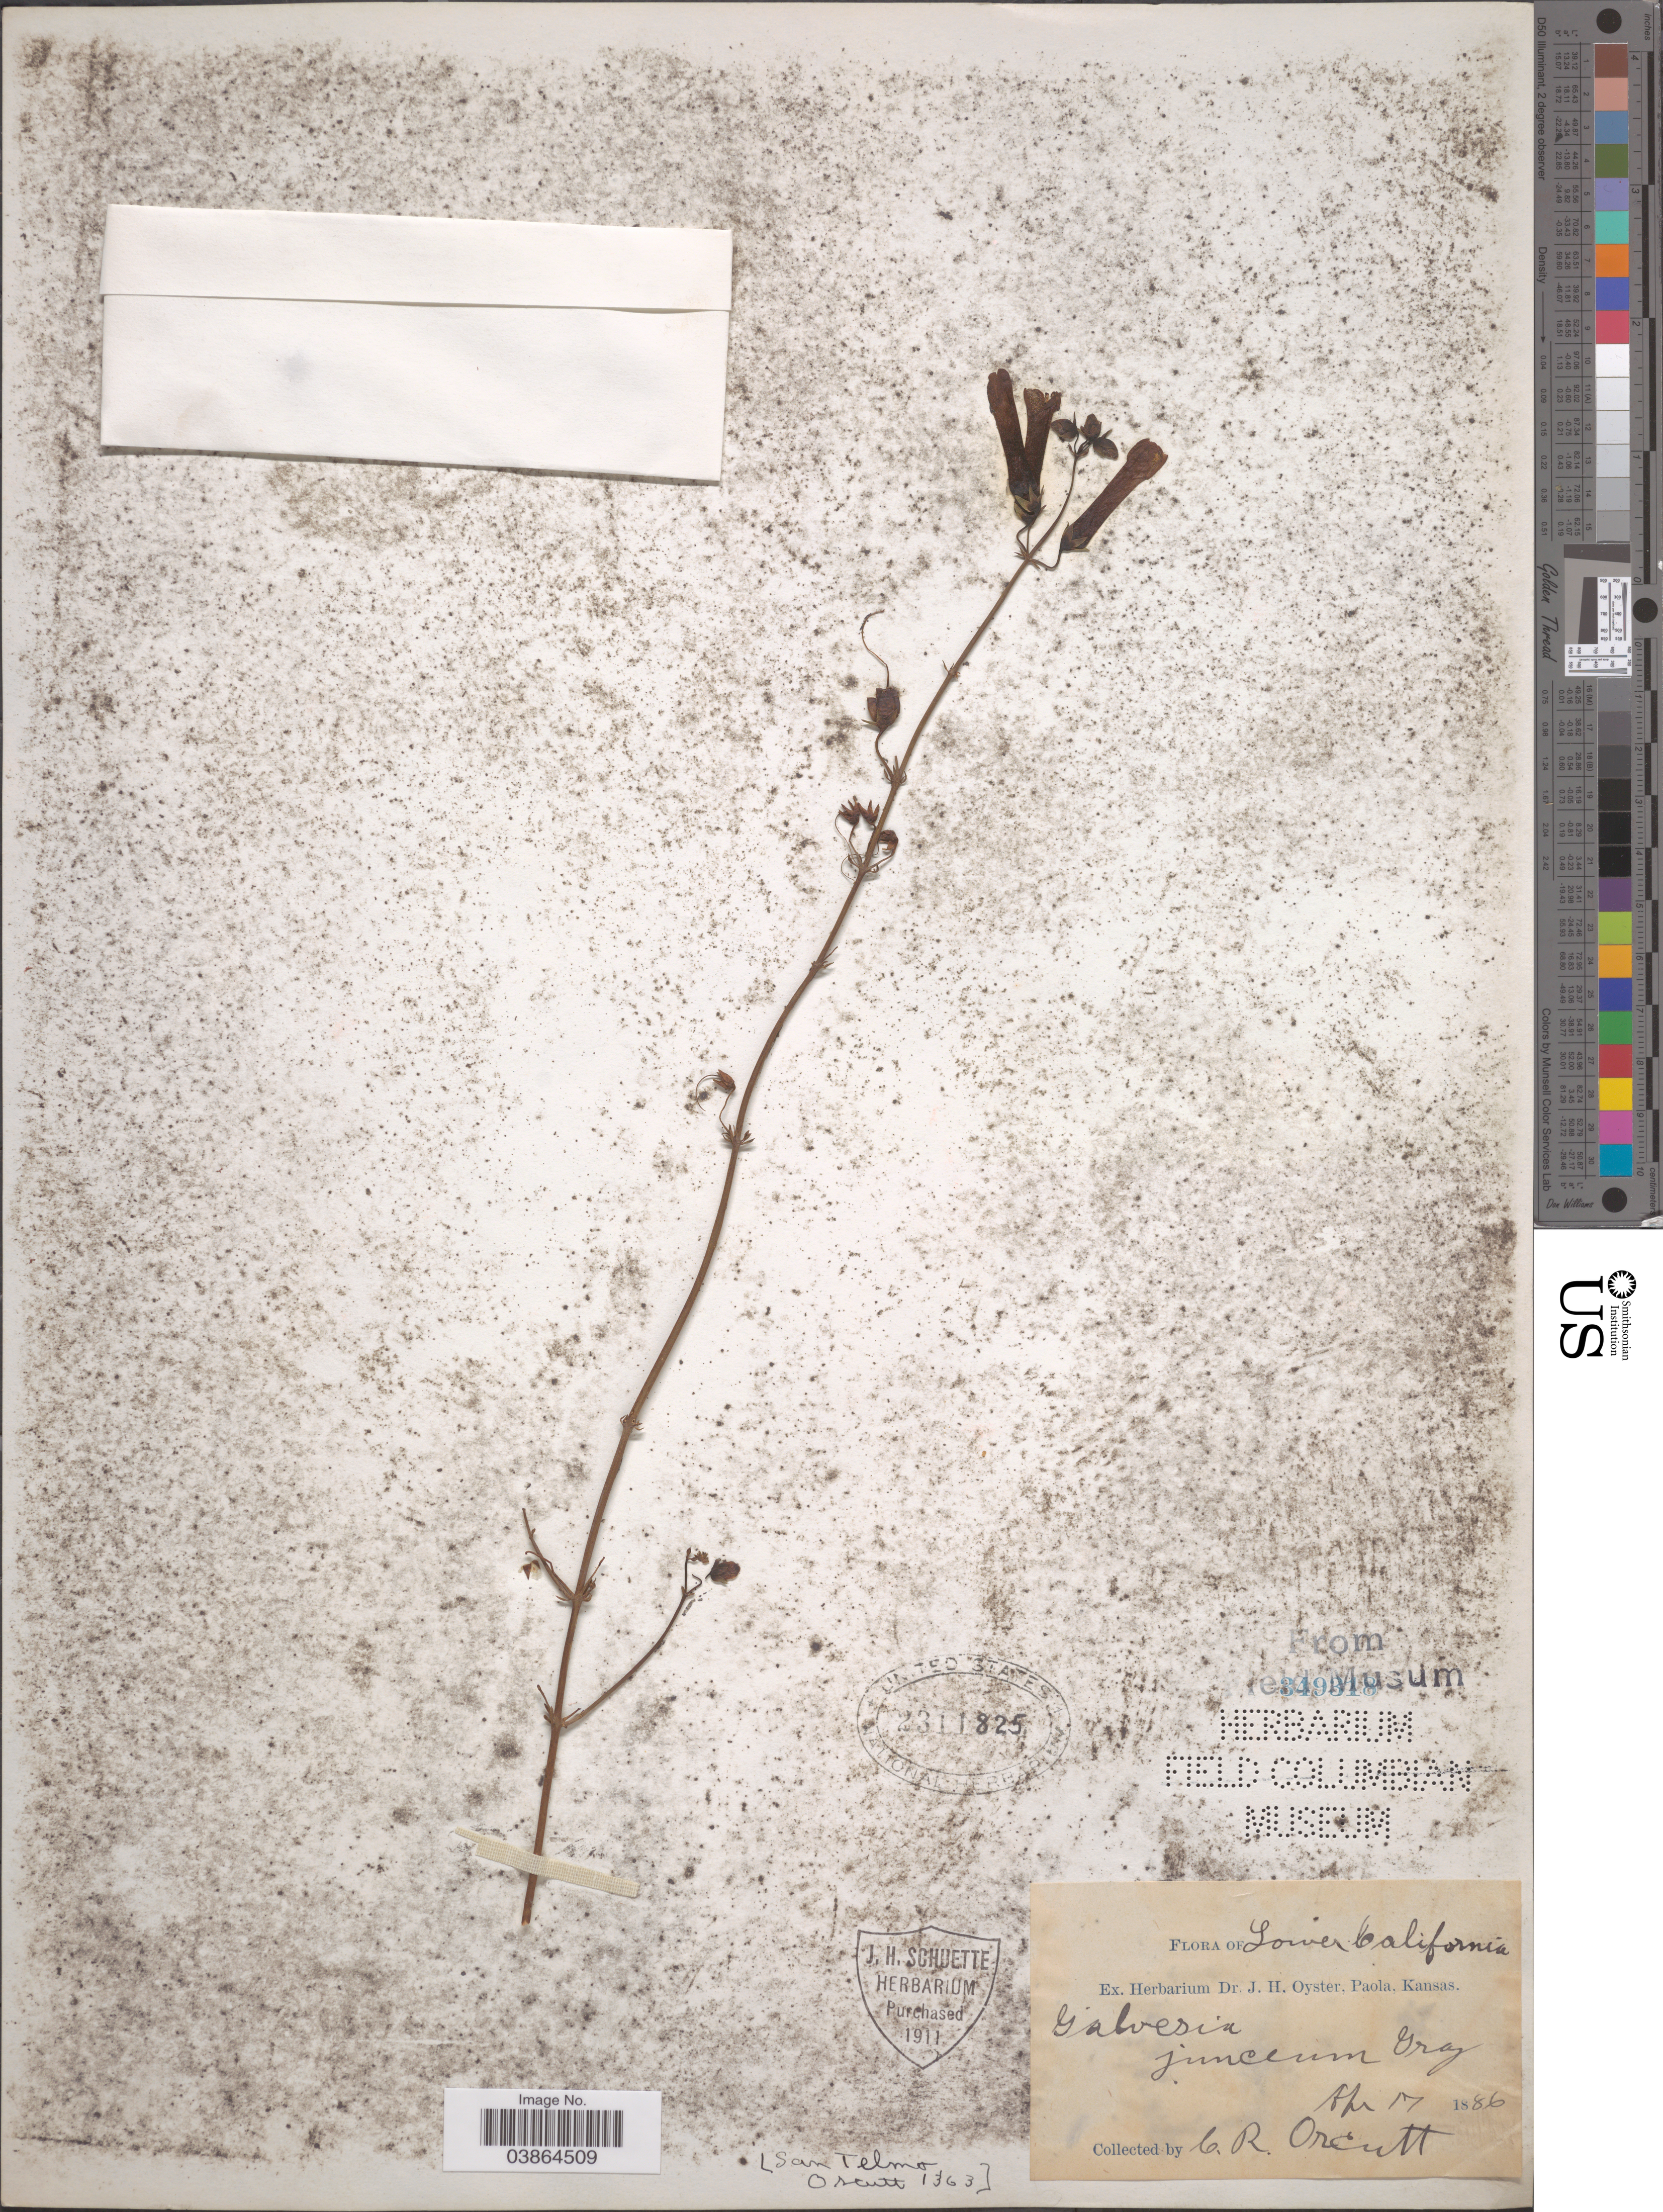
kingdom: Plantae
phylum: Tracheophyta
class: Magnoliopsida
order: Lamiales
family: Plantaginaceae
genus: Gambelia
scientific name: Gambelia juncea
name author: (Benth.) D.A. Sutton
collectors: C. R. Orcutt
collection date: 1886-04-17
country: Mexico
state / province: Baja California Sur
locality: San Telmo.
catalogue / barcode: US 2311825